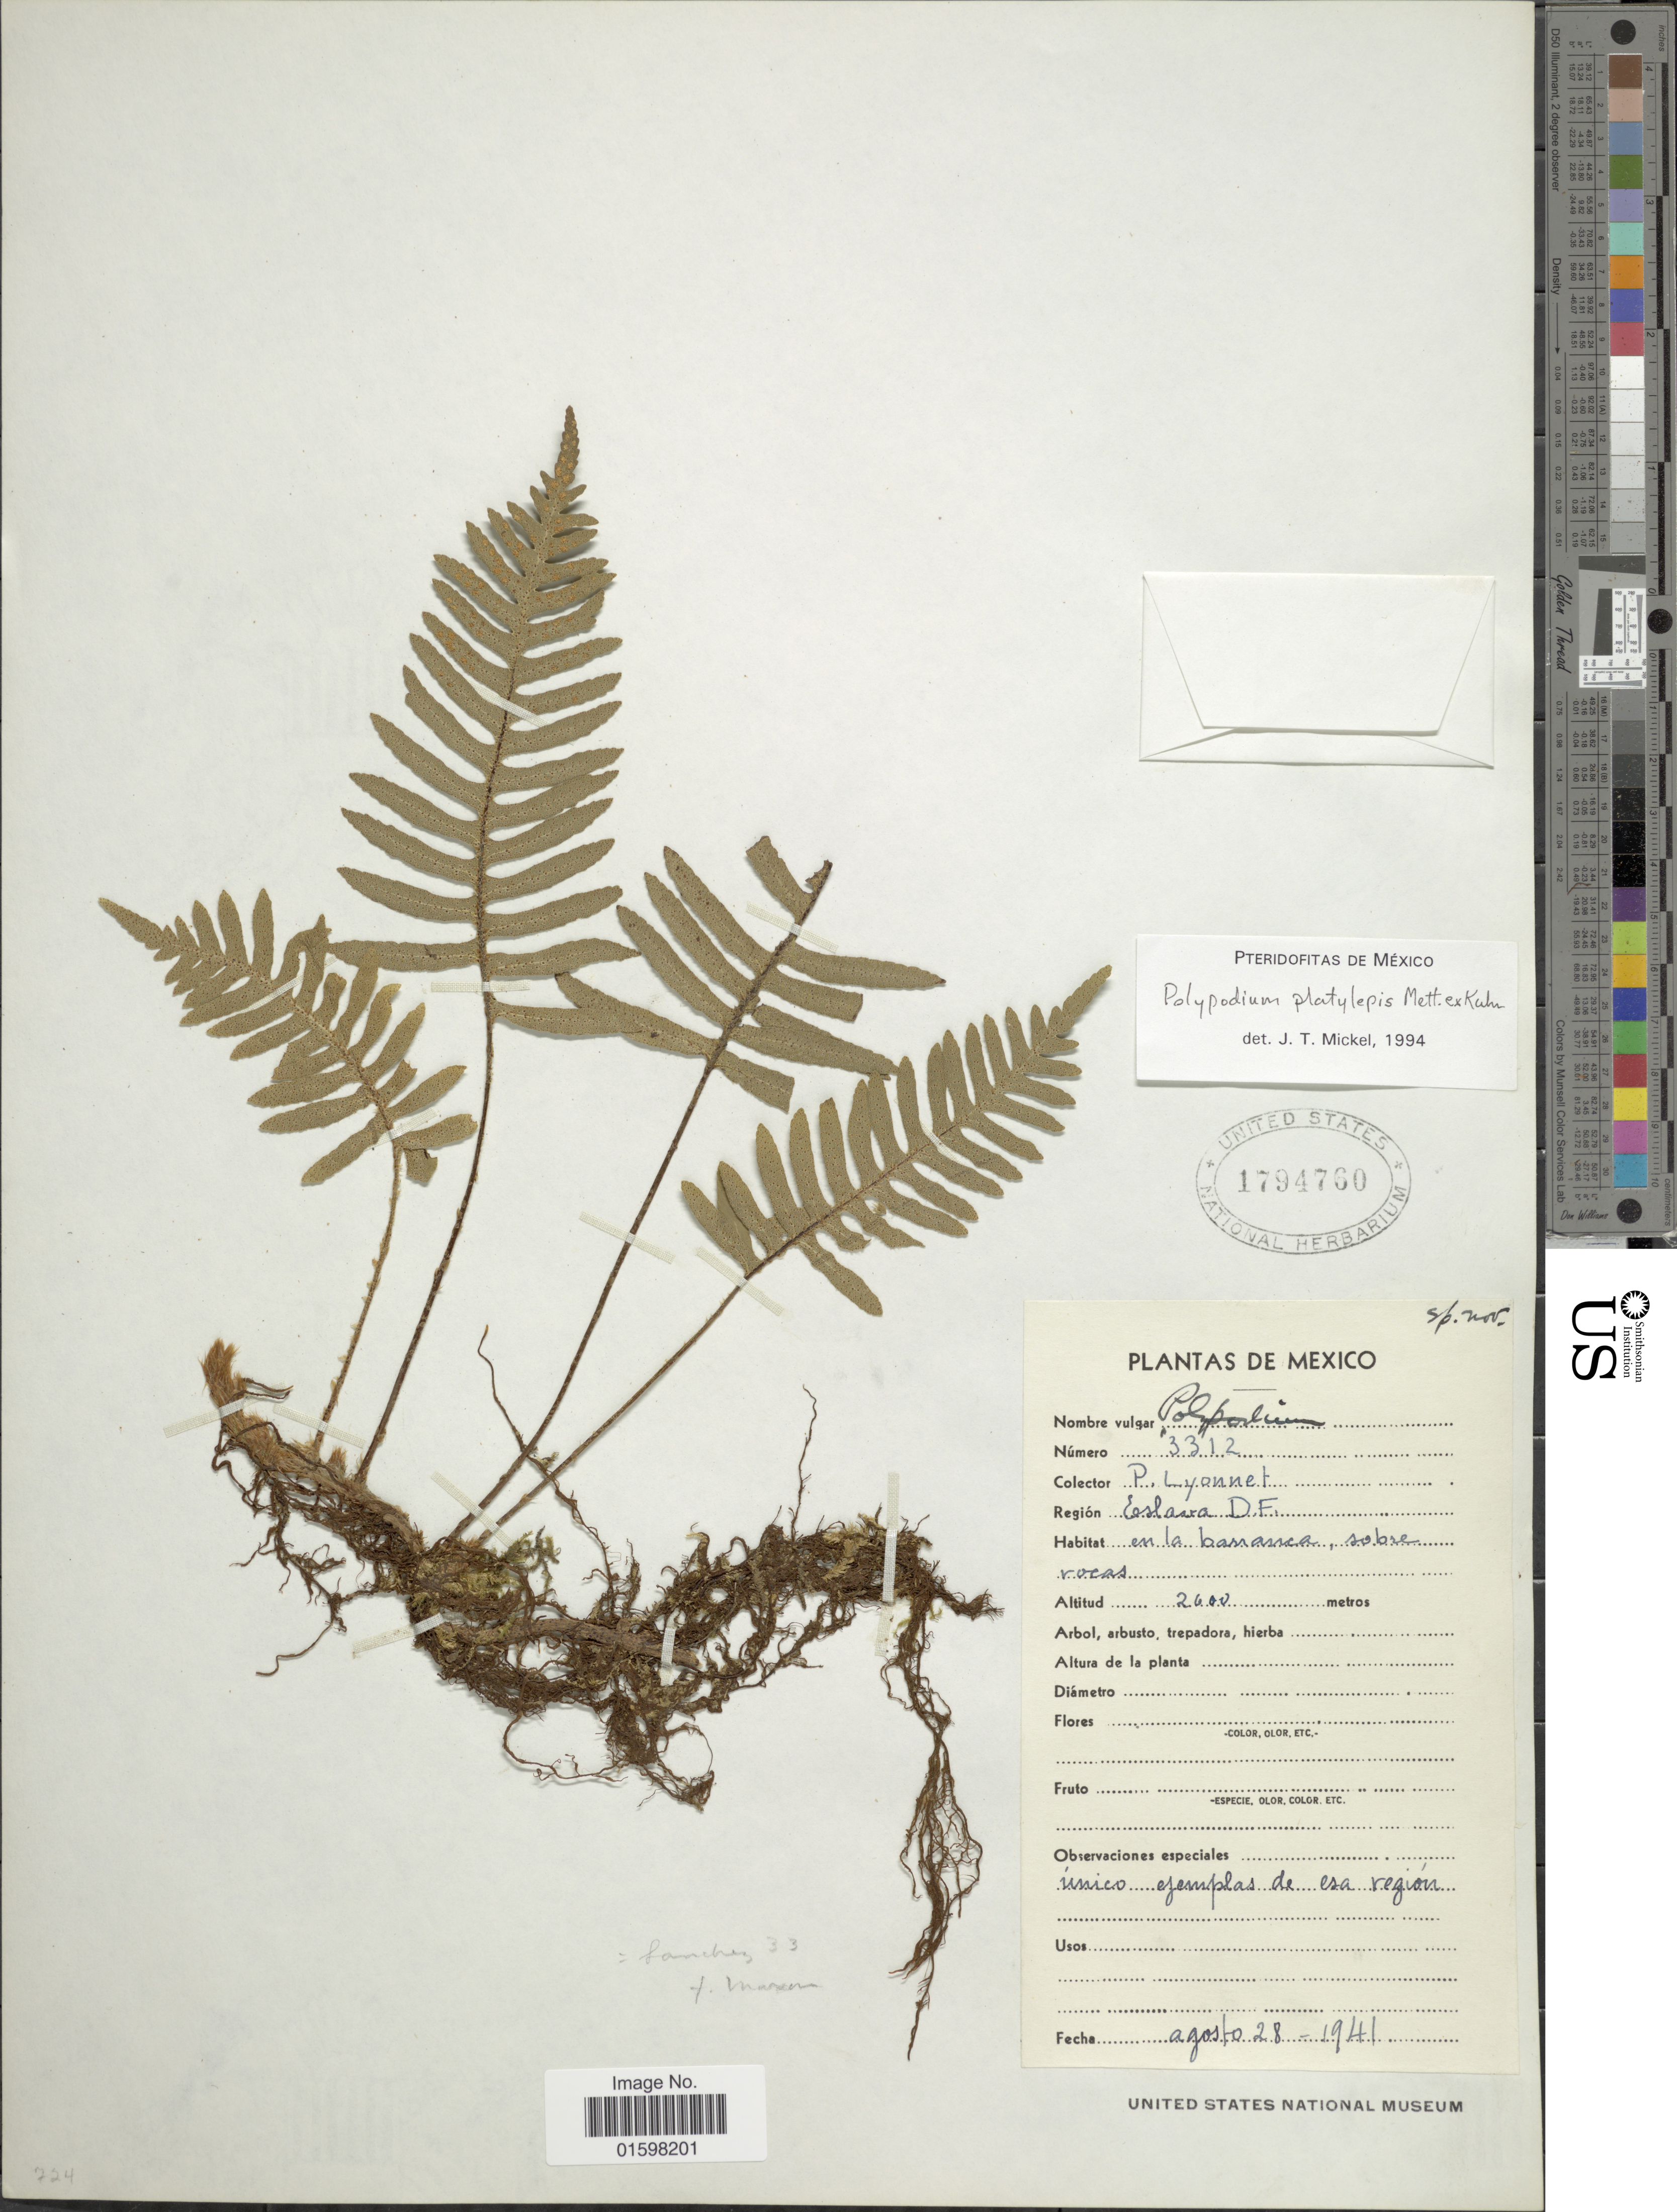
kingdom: Plantae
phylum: Tracheophyta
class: Polypodiopsida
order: Polypodiales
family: Polypodiaceae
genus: Pleopeltis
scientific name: Pleopeltis platylepis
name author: (Mett. ex Kuhn) A.R. Sm. & Tejero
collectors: P. Lyonnet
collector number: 3312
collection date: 1941-08-28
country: Mexico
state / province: Distrito Federal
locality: Eslava DF, en la bananca, sobre rocas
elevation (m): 2000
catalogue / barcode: US 1794760